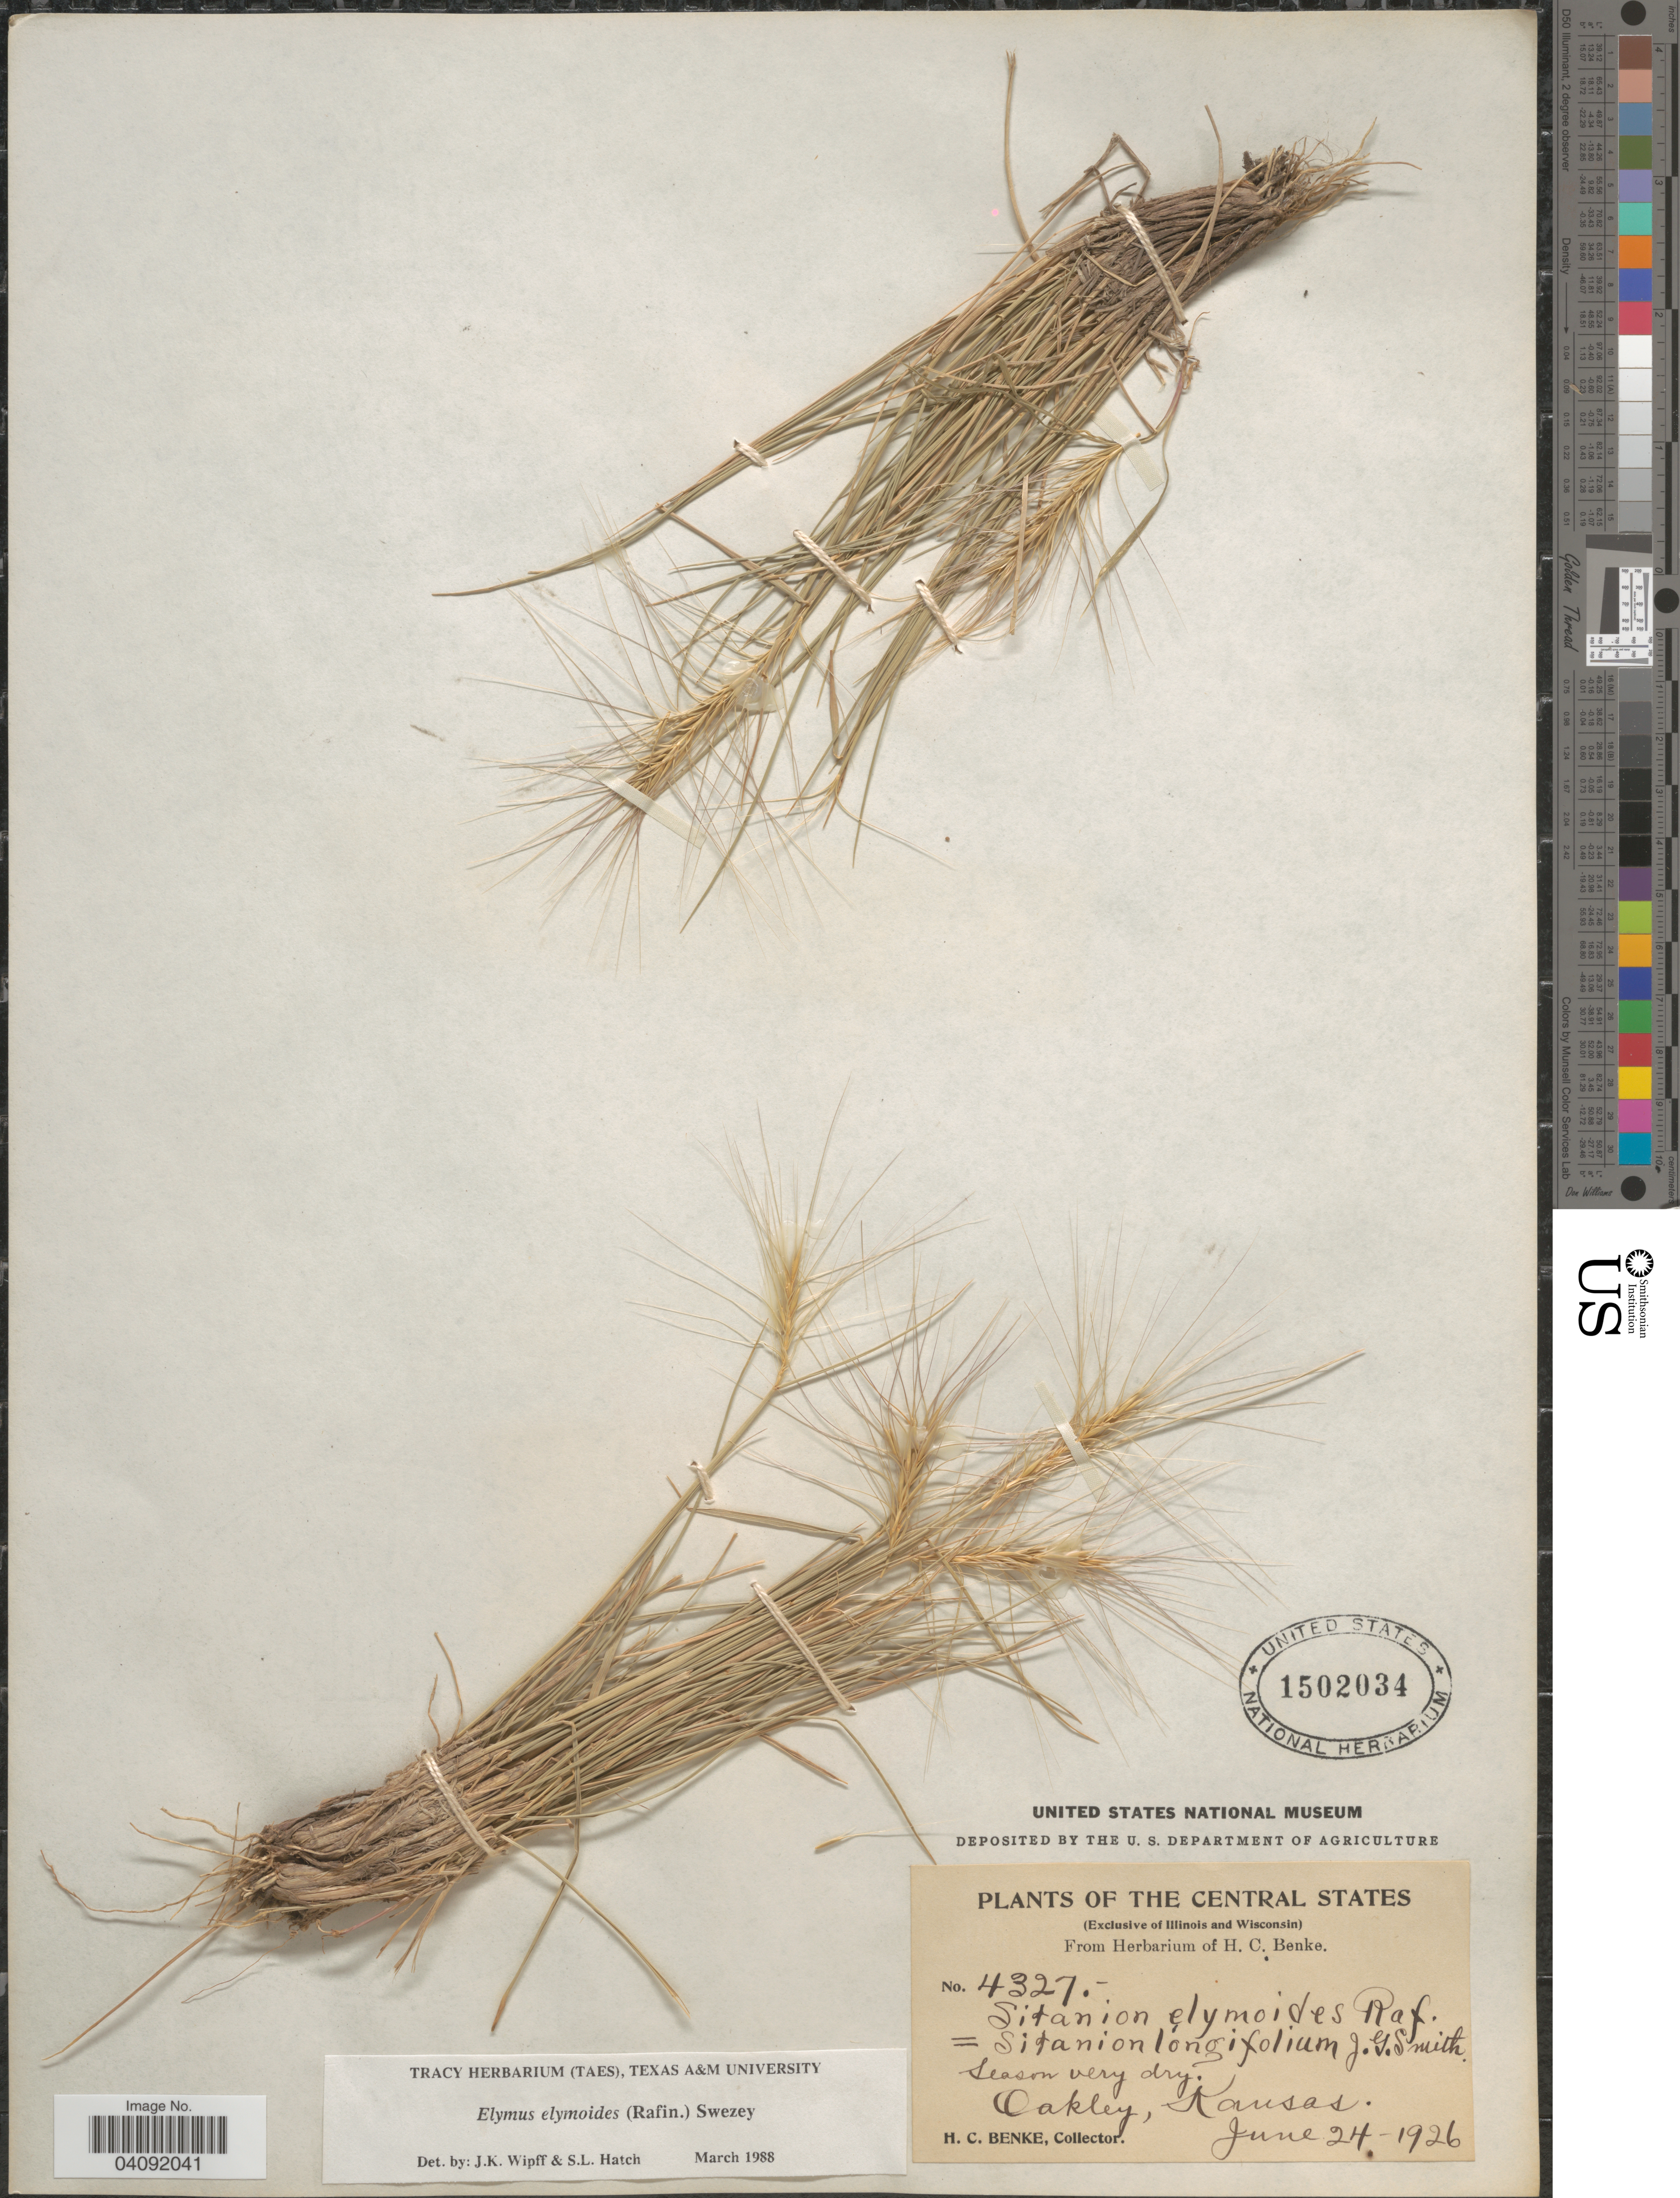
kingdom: Plantae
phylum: Tracheophyta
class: Liliopsida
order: Poales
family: Poaceae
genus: Elymus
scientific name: Elymus elymoides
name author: (Raf.) Swezey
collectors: H. Benke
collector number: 4327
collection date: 1926-06-24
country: United States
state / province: Kansas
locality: The Central States. Oakley.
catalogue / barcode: US 1502034